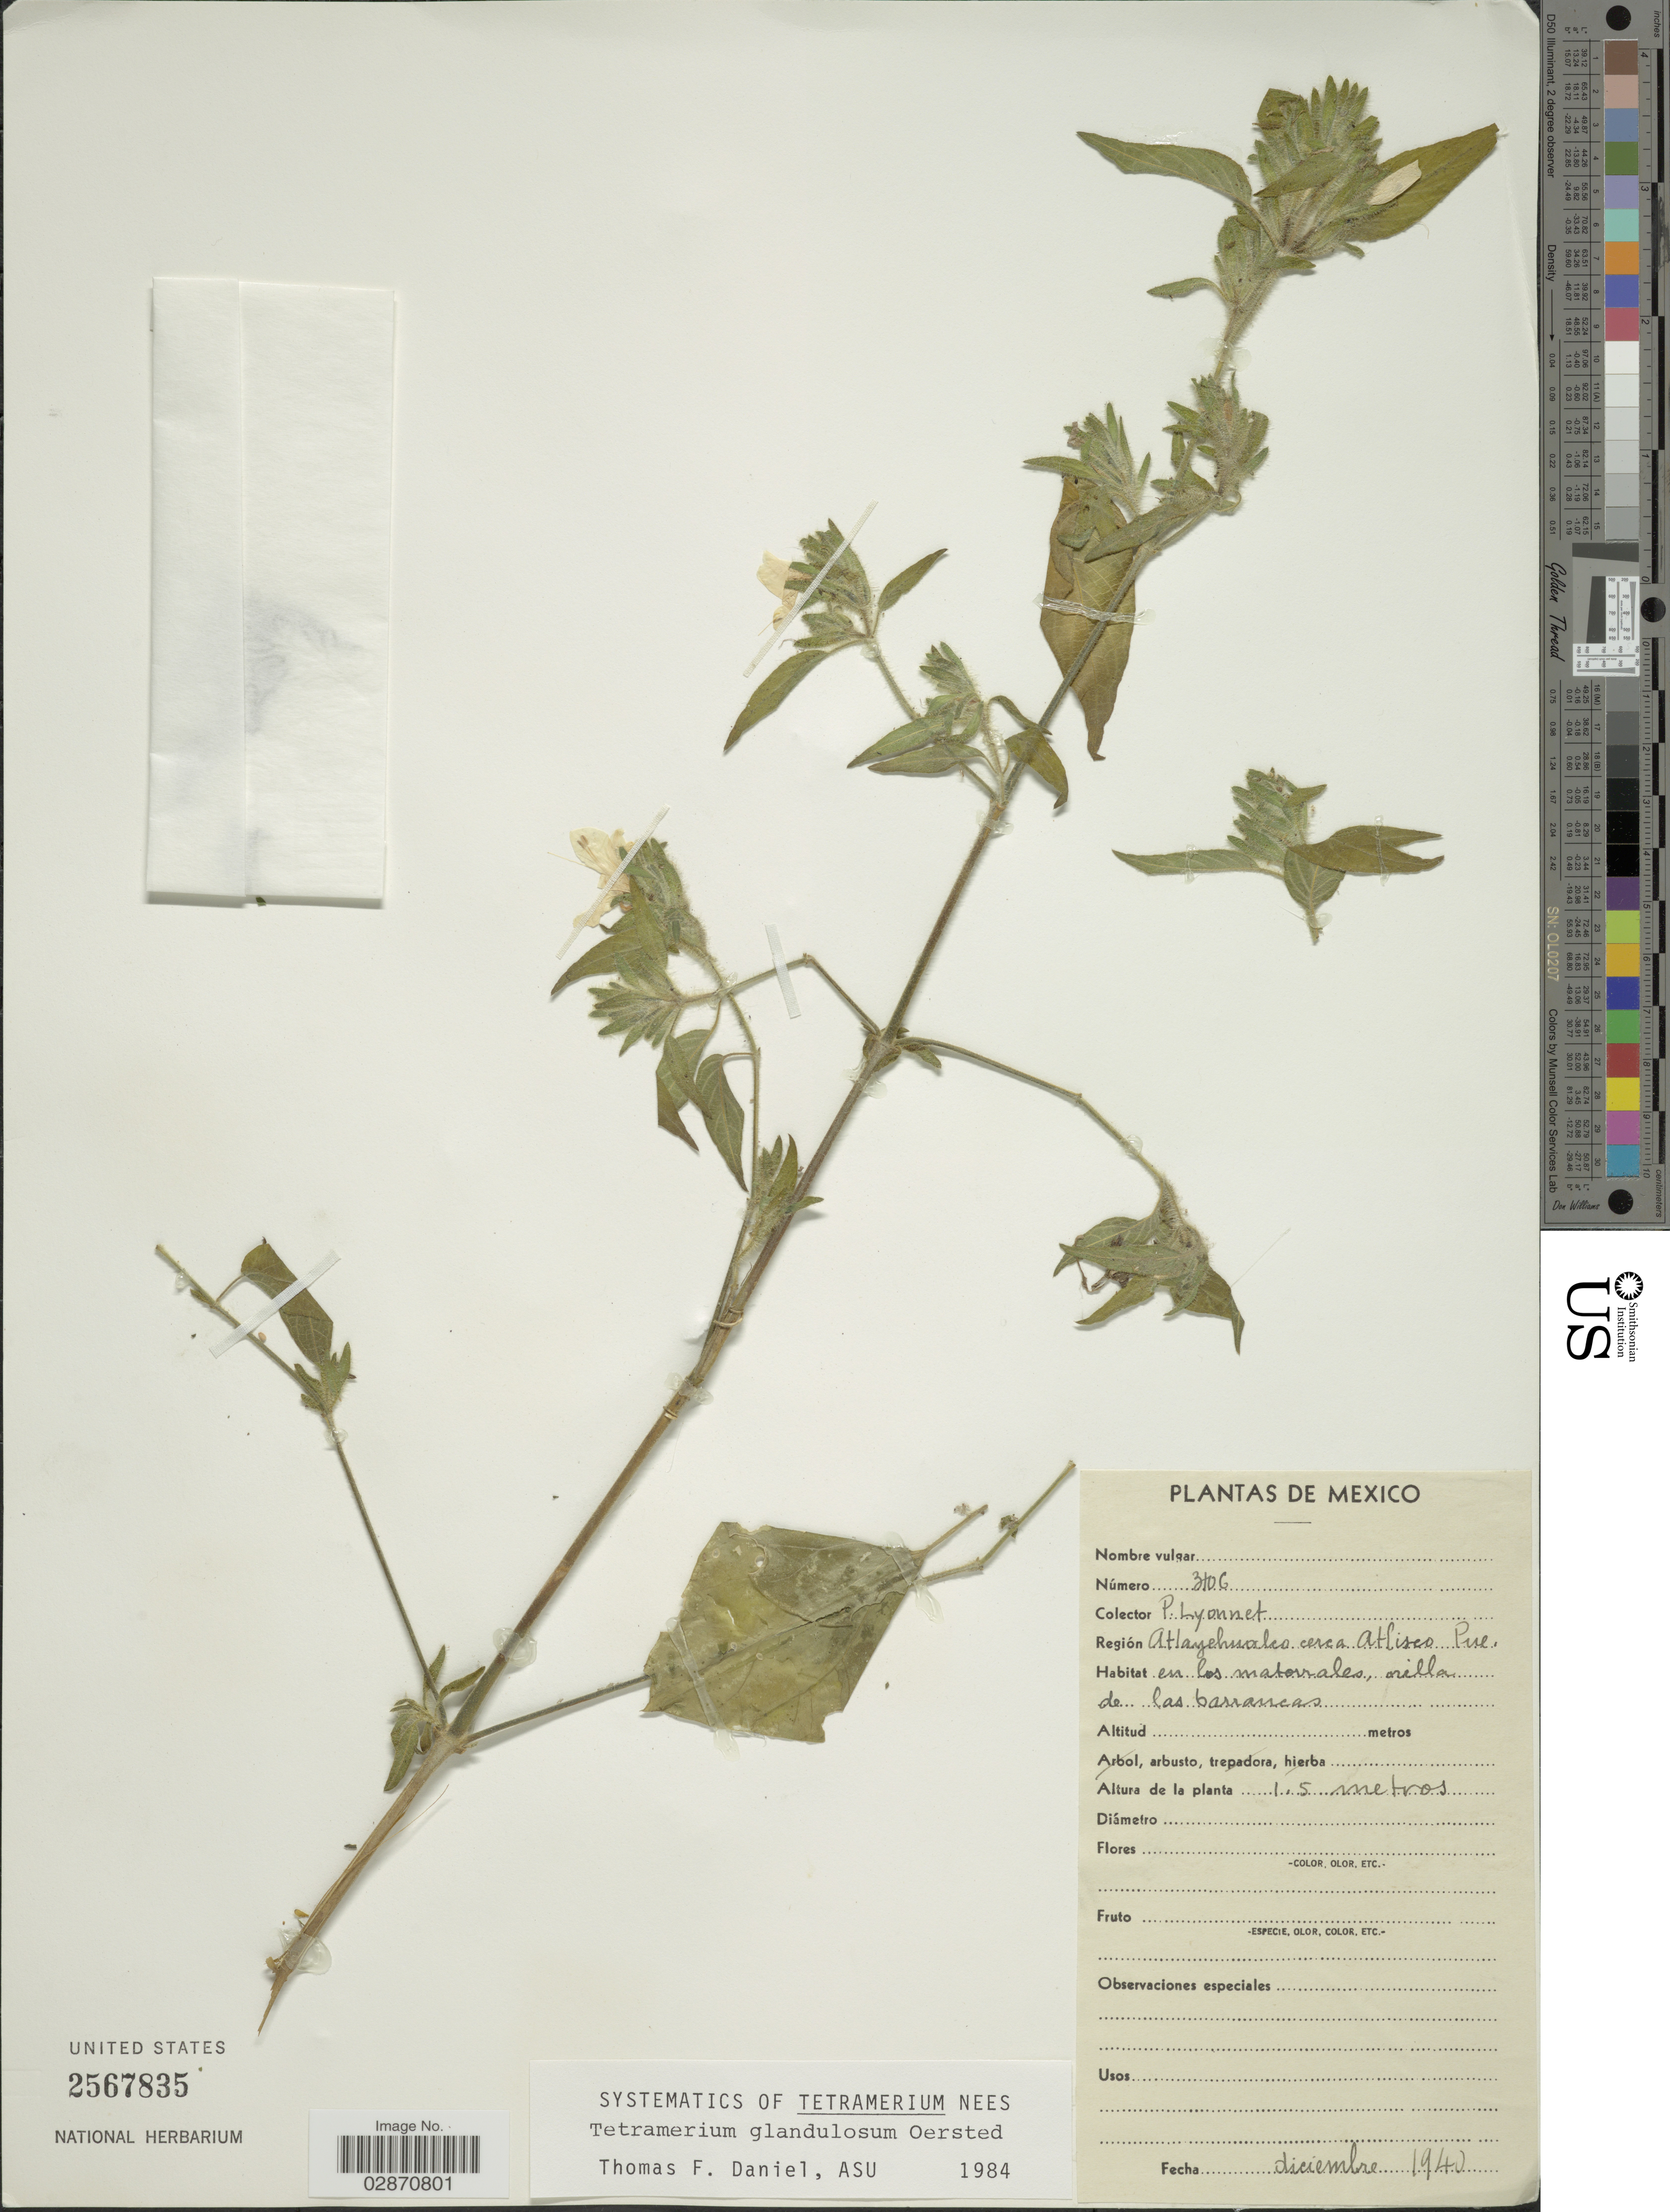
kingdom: Plantae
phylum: Tracheophyta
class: Magnoliopsida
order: Lamiales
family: Acanthaceae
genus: Tetramerium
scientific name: Tetramerium glandulosum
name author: Oerst.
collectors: P. Lyonnet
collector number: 3106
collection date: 1940-12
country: Mexico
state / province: Puebla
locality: Atlayehualco cerca Atlisco Pue.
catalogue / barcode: US 2567835